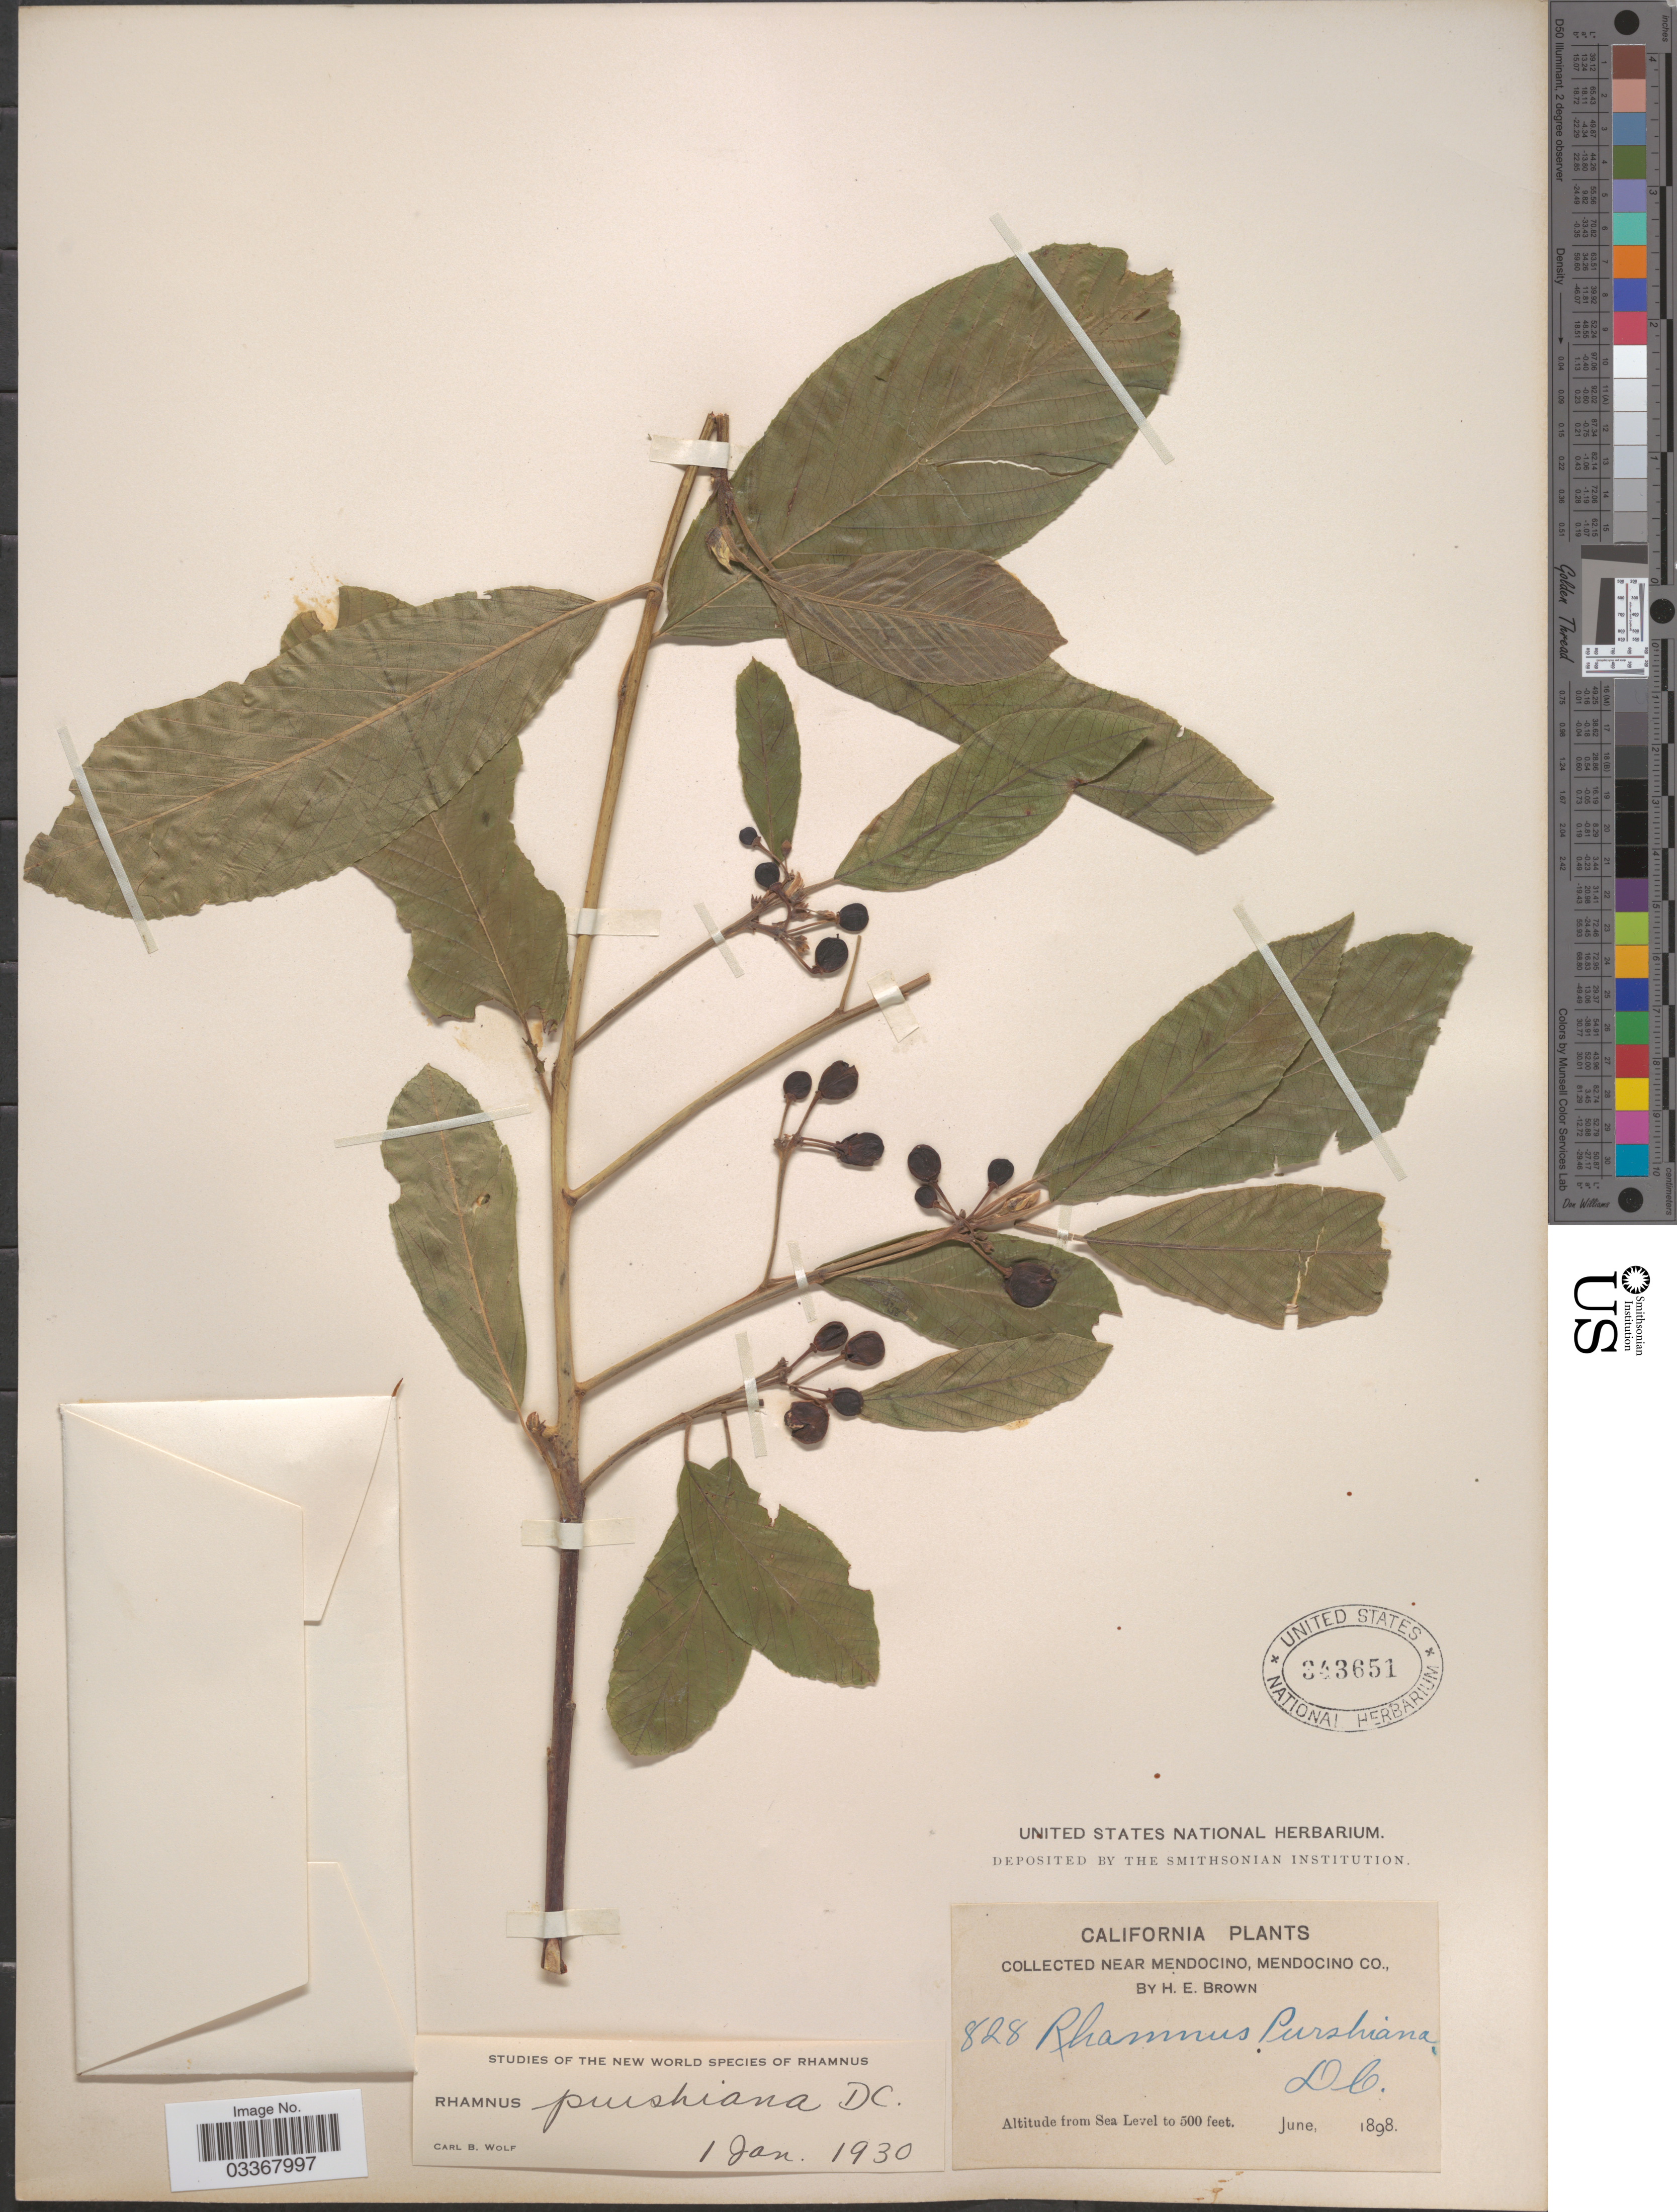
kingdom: Plantae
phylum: Tracheophyta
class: Magnoliopsida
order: Rosales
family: Rhamnaceae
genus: Frangula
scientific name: Frangula purshiana subsp. annonifolia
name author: (Greene) Sawyer & S.W. Edwards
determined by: Strong, Mark T., (BOT), Smithsonian Institution - National Museum of Natural History (UNITED STATES)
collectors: H. E. Brown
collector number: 828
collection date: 1898-06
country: United States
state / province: California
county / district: Mendocino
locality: Near Mendocino, Mendocino Co.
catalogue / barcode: US 343651